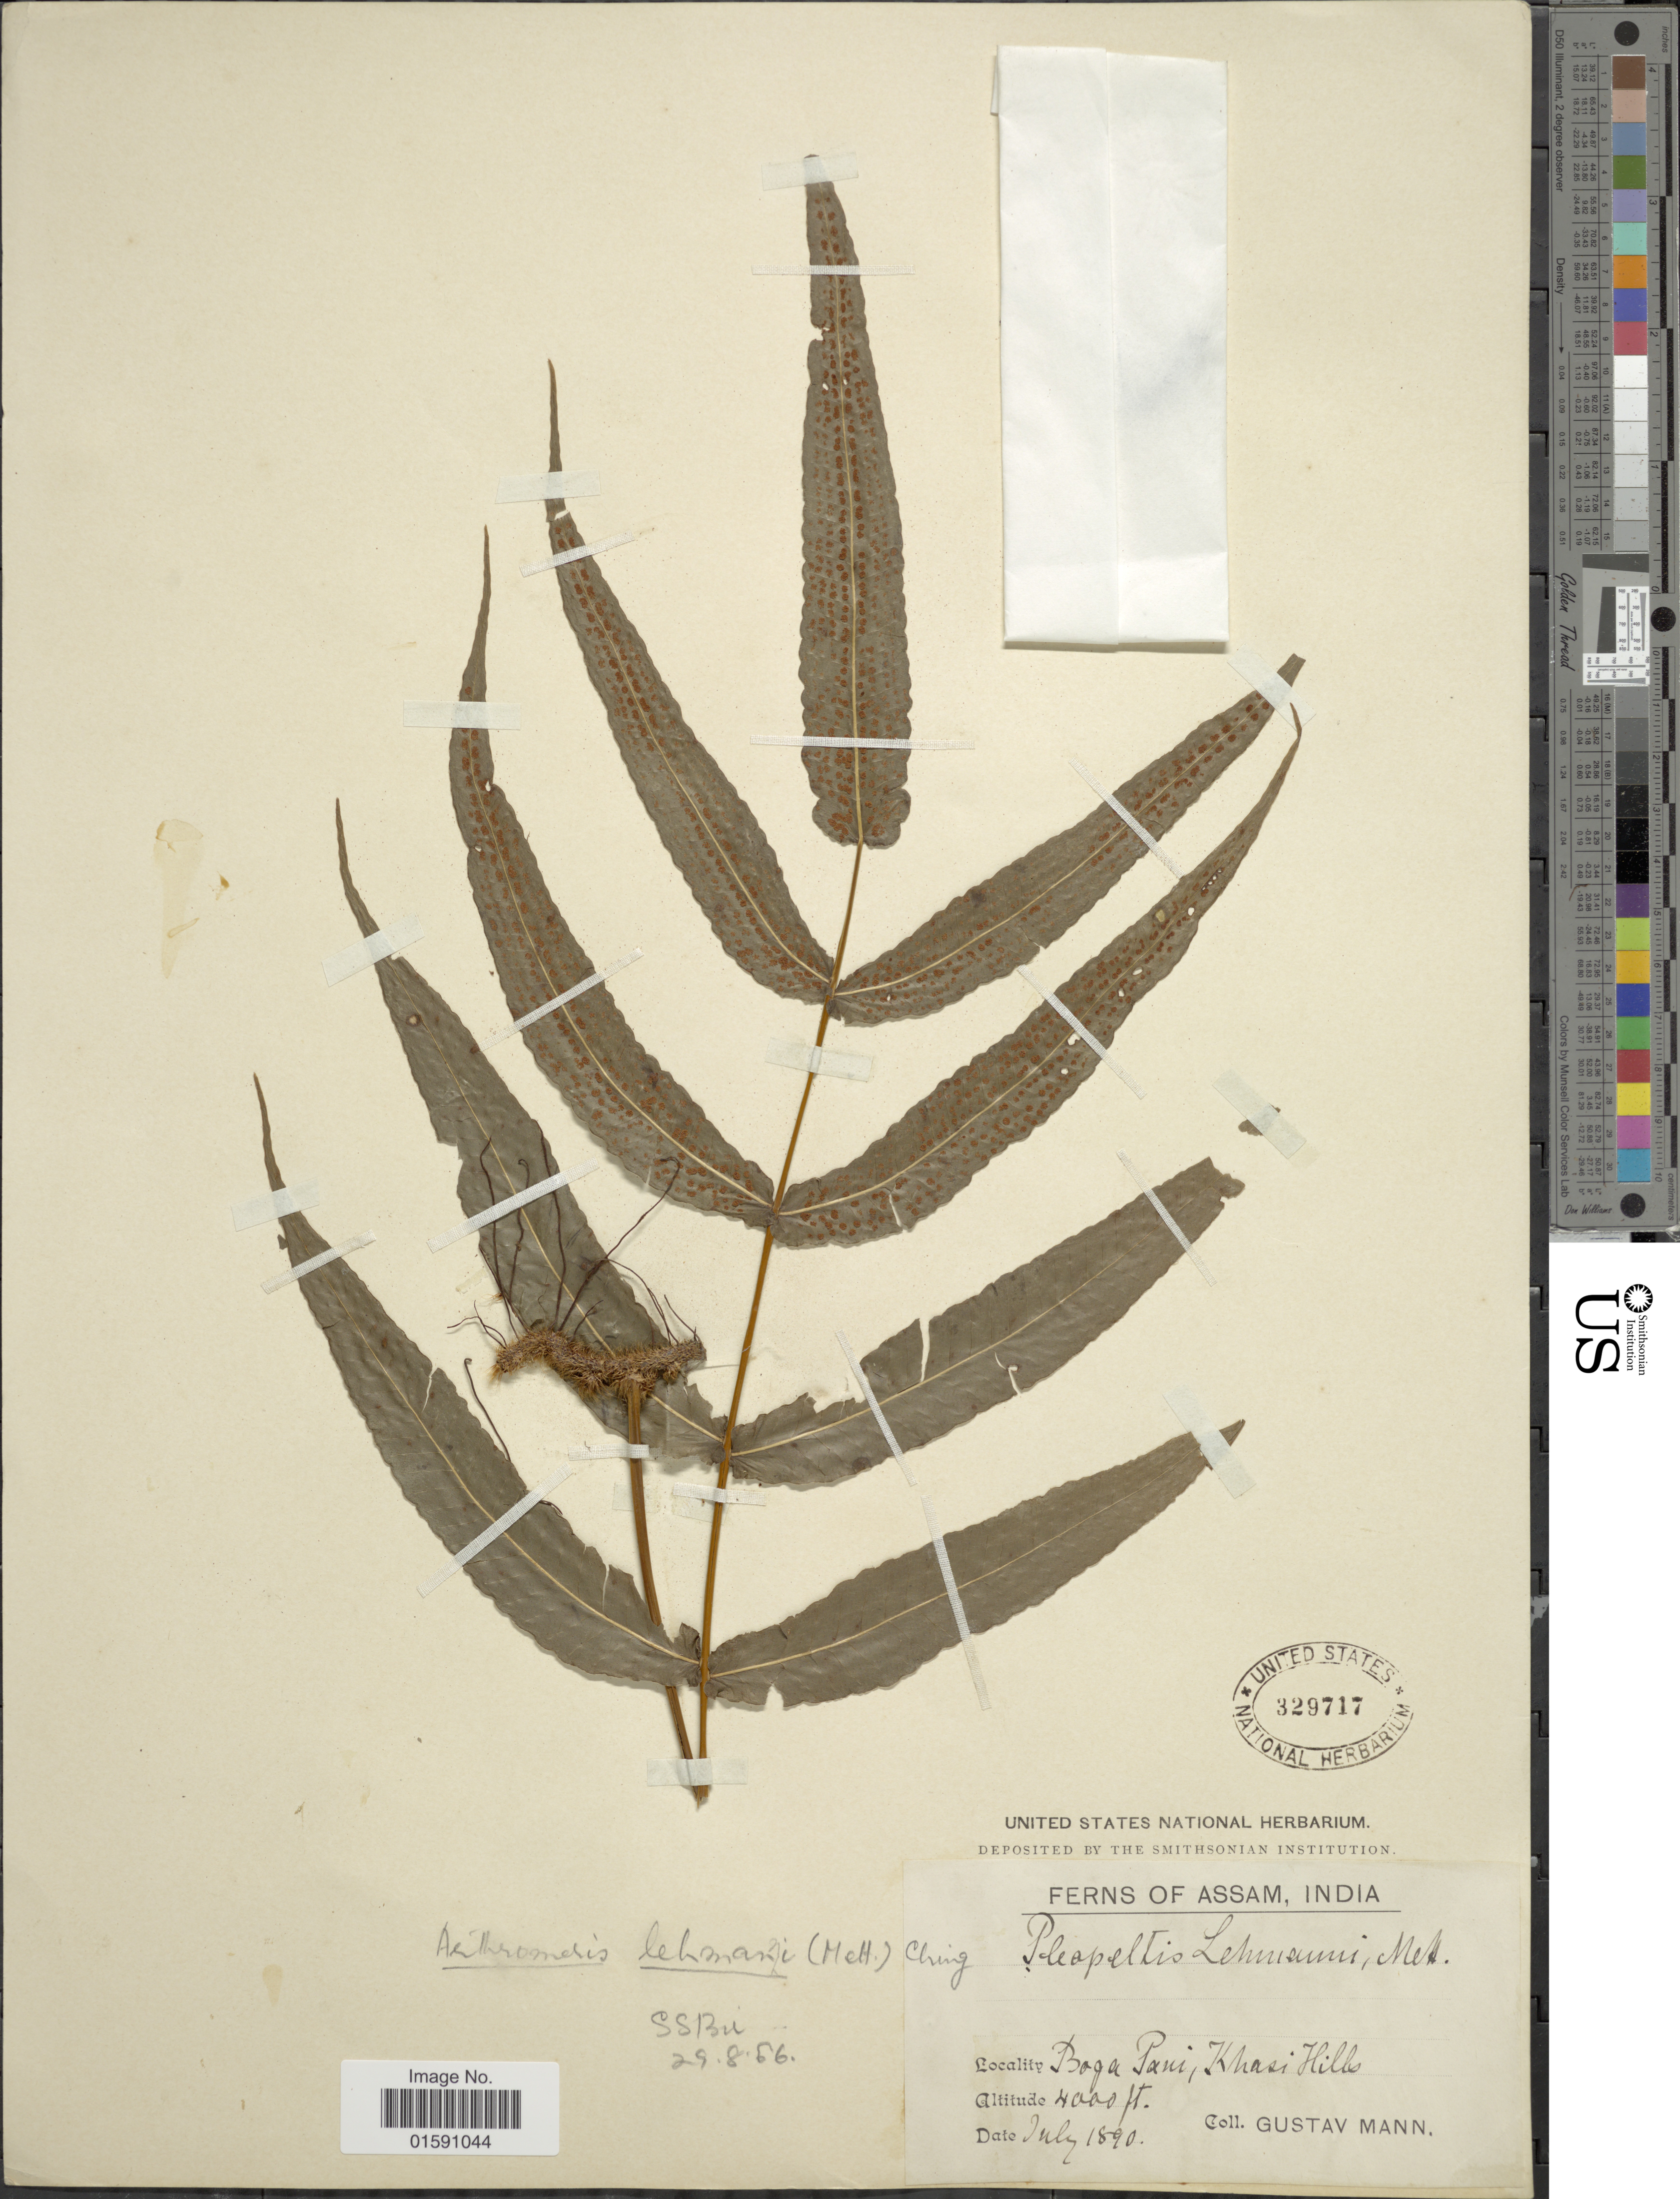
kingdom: Plantae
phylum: Tracheophyta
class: Polypodiopsida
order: Polypodiales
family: Polypodiaceae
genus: Arthromeris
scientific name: Arthromeris lehmannii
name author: (Mett.) Ching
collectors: G. Mann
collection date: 1890-07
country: India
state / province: Meghalaya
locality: Boga Pani, Khasi Hills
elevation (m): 1219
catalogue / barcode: US 329717